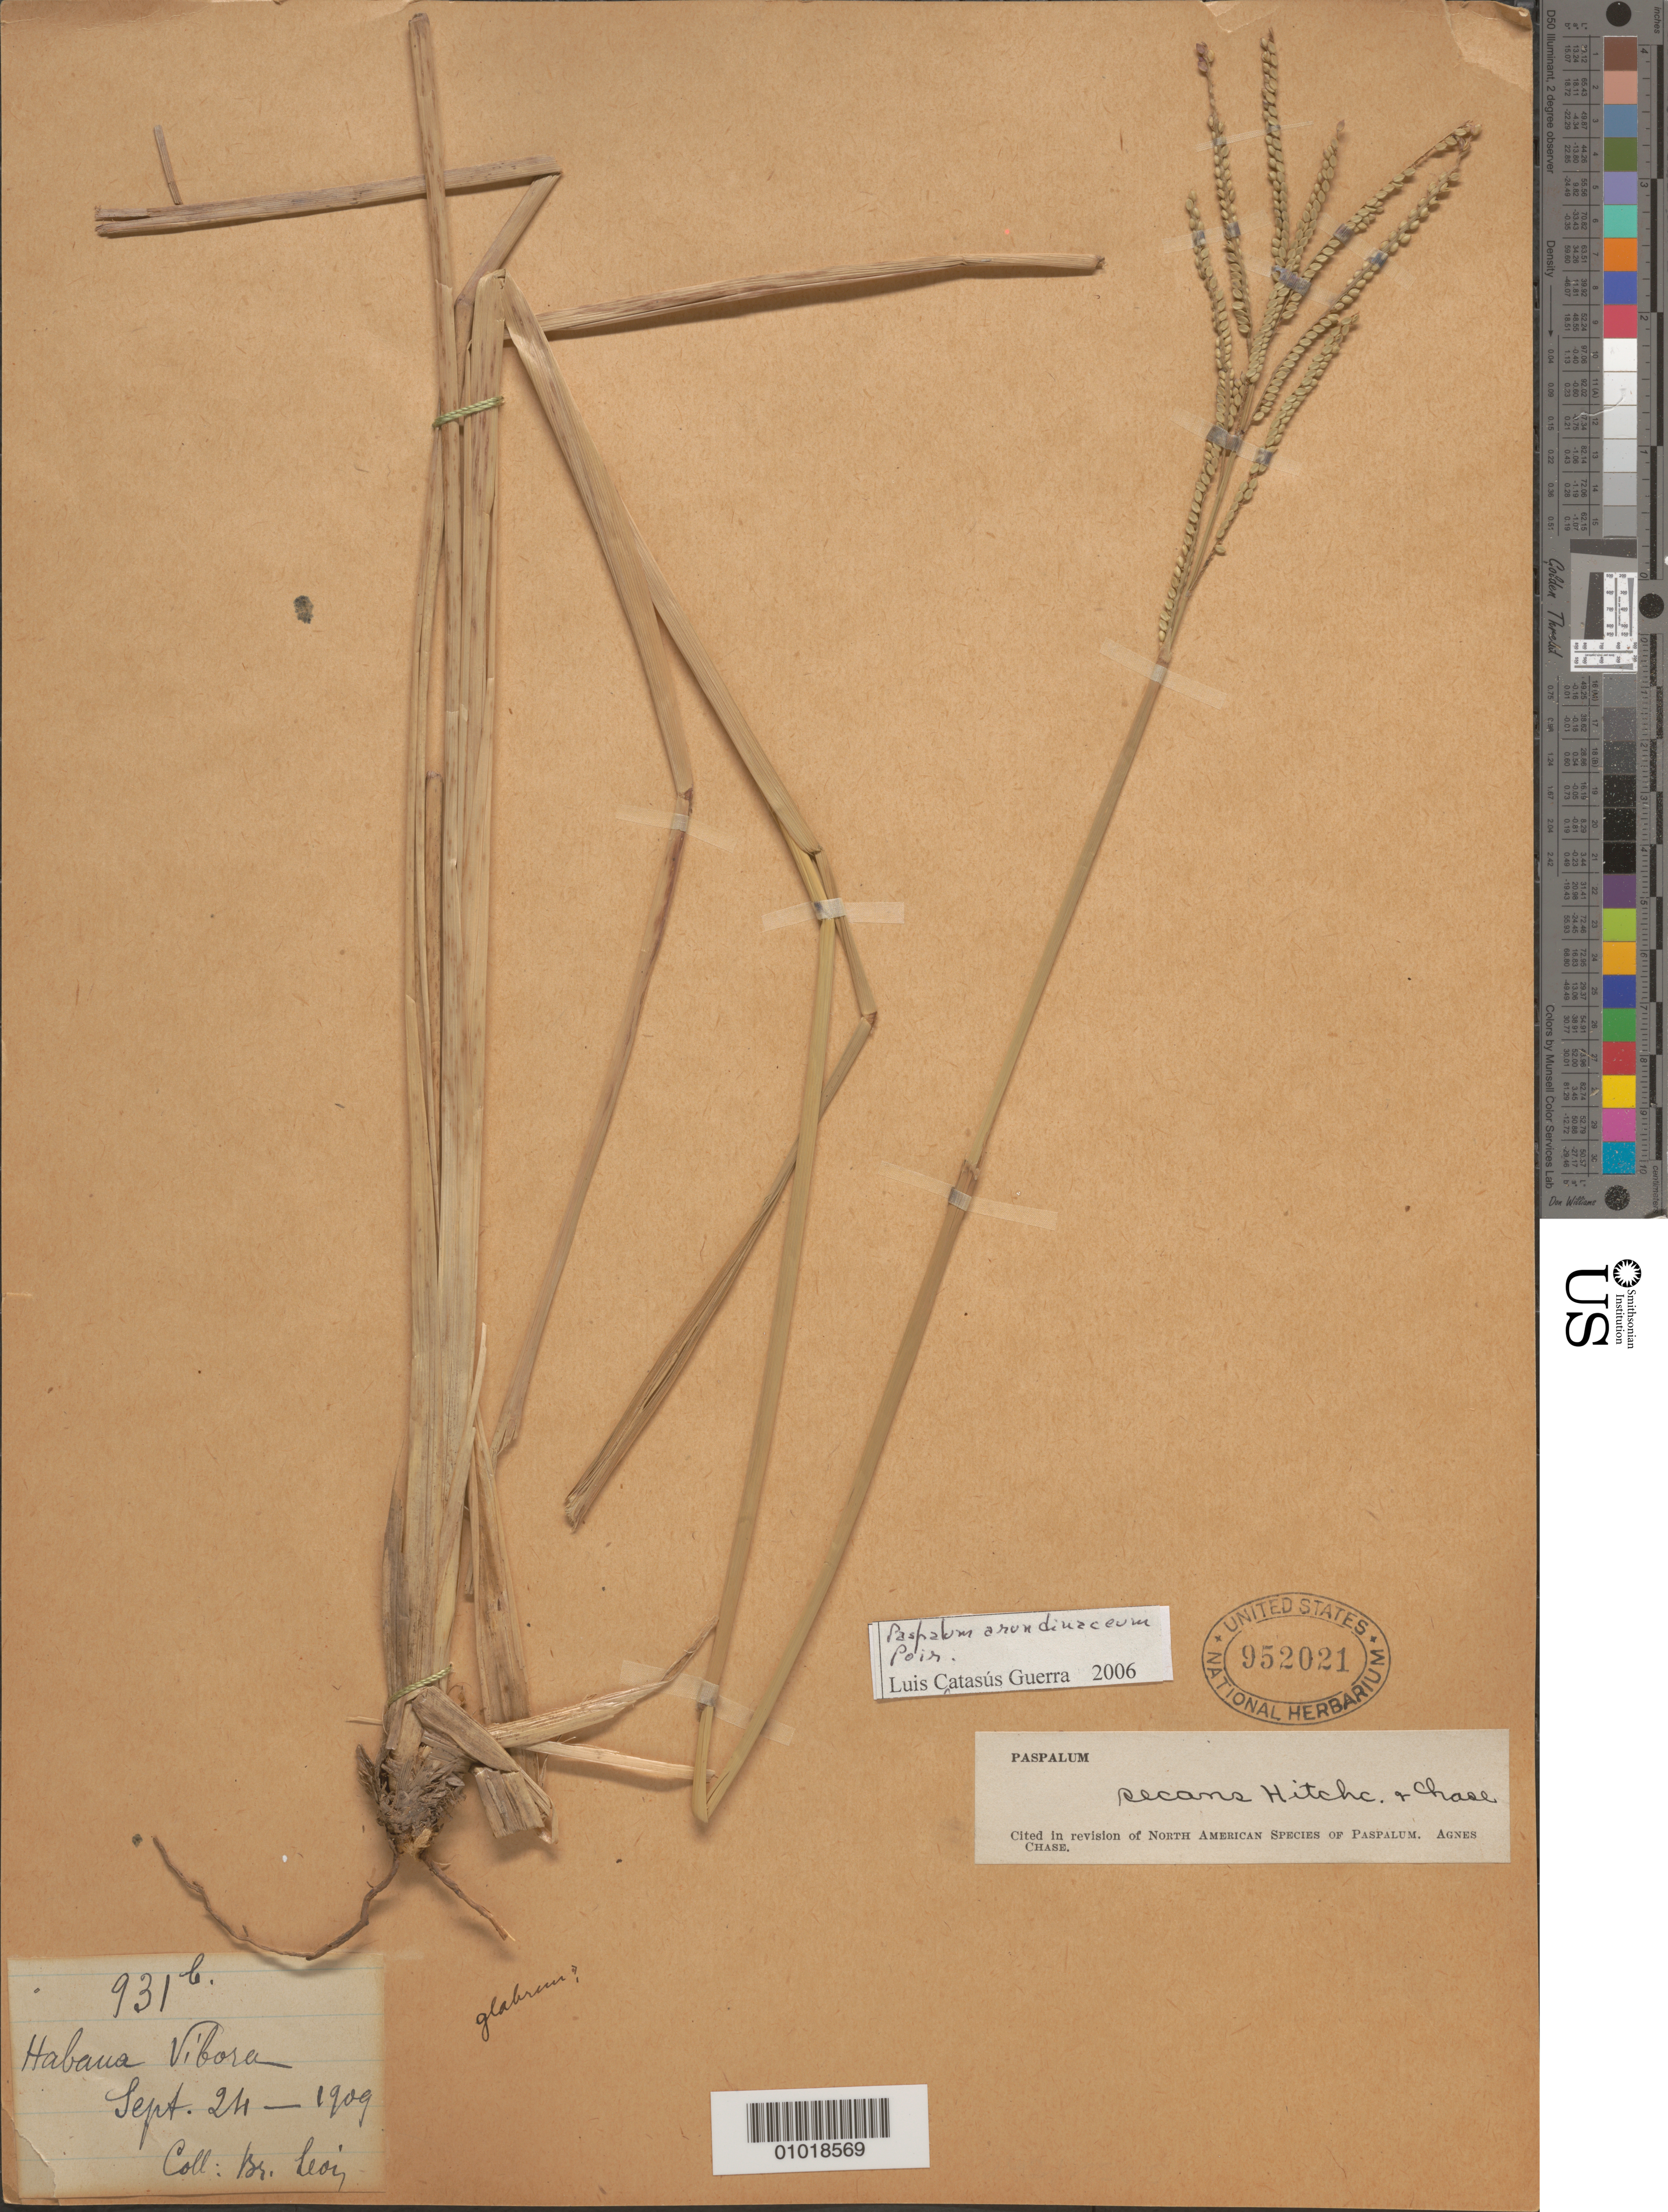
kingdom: Plantae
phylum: Tracheophyta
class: Liliopsida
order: Poales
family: Poaceae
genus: Paspalum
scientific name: Paspalum arundinaceum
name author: Poir.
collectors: Bro. León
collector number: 931b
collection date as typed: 24 Sep 1909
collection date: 1909-09-24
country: Cuba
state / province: La Habana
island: Cuba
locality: Vibora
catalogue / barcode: US 952021